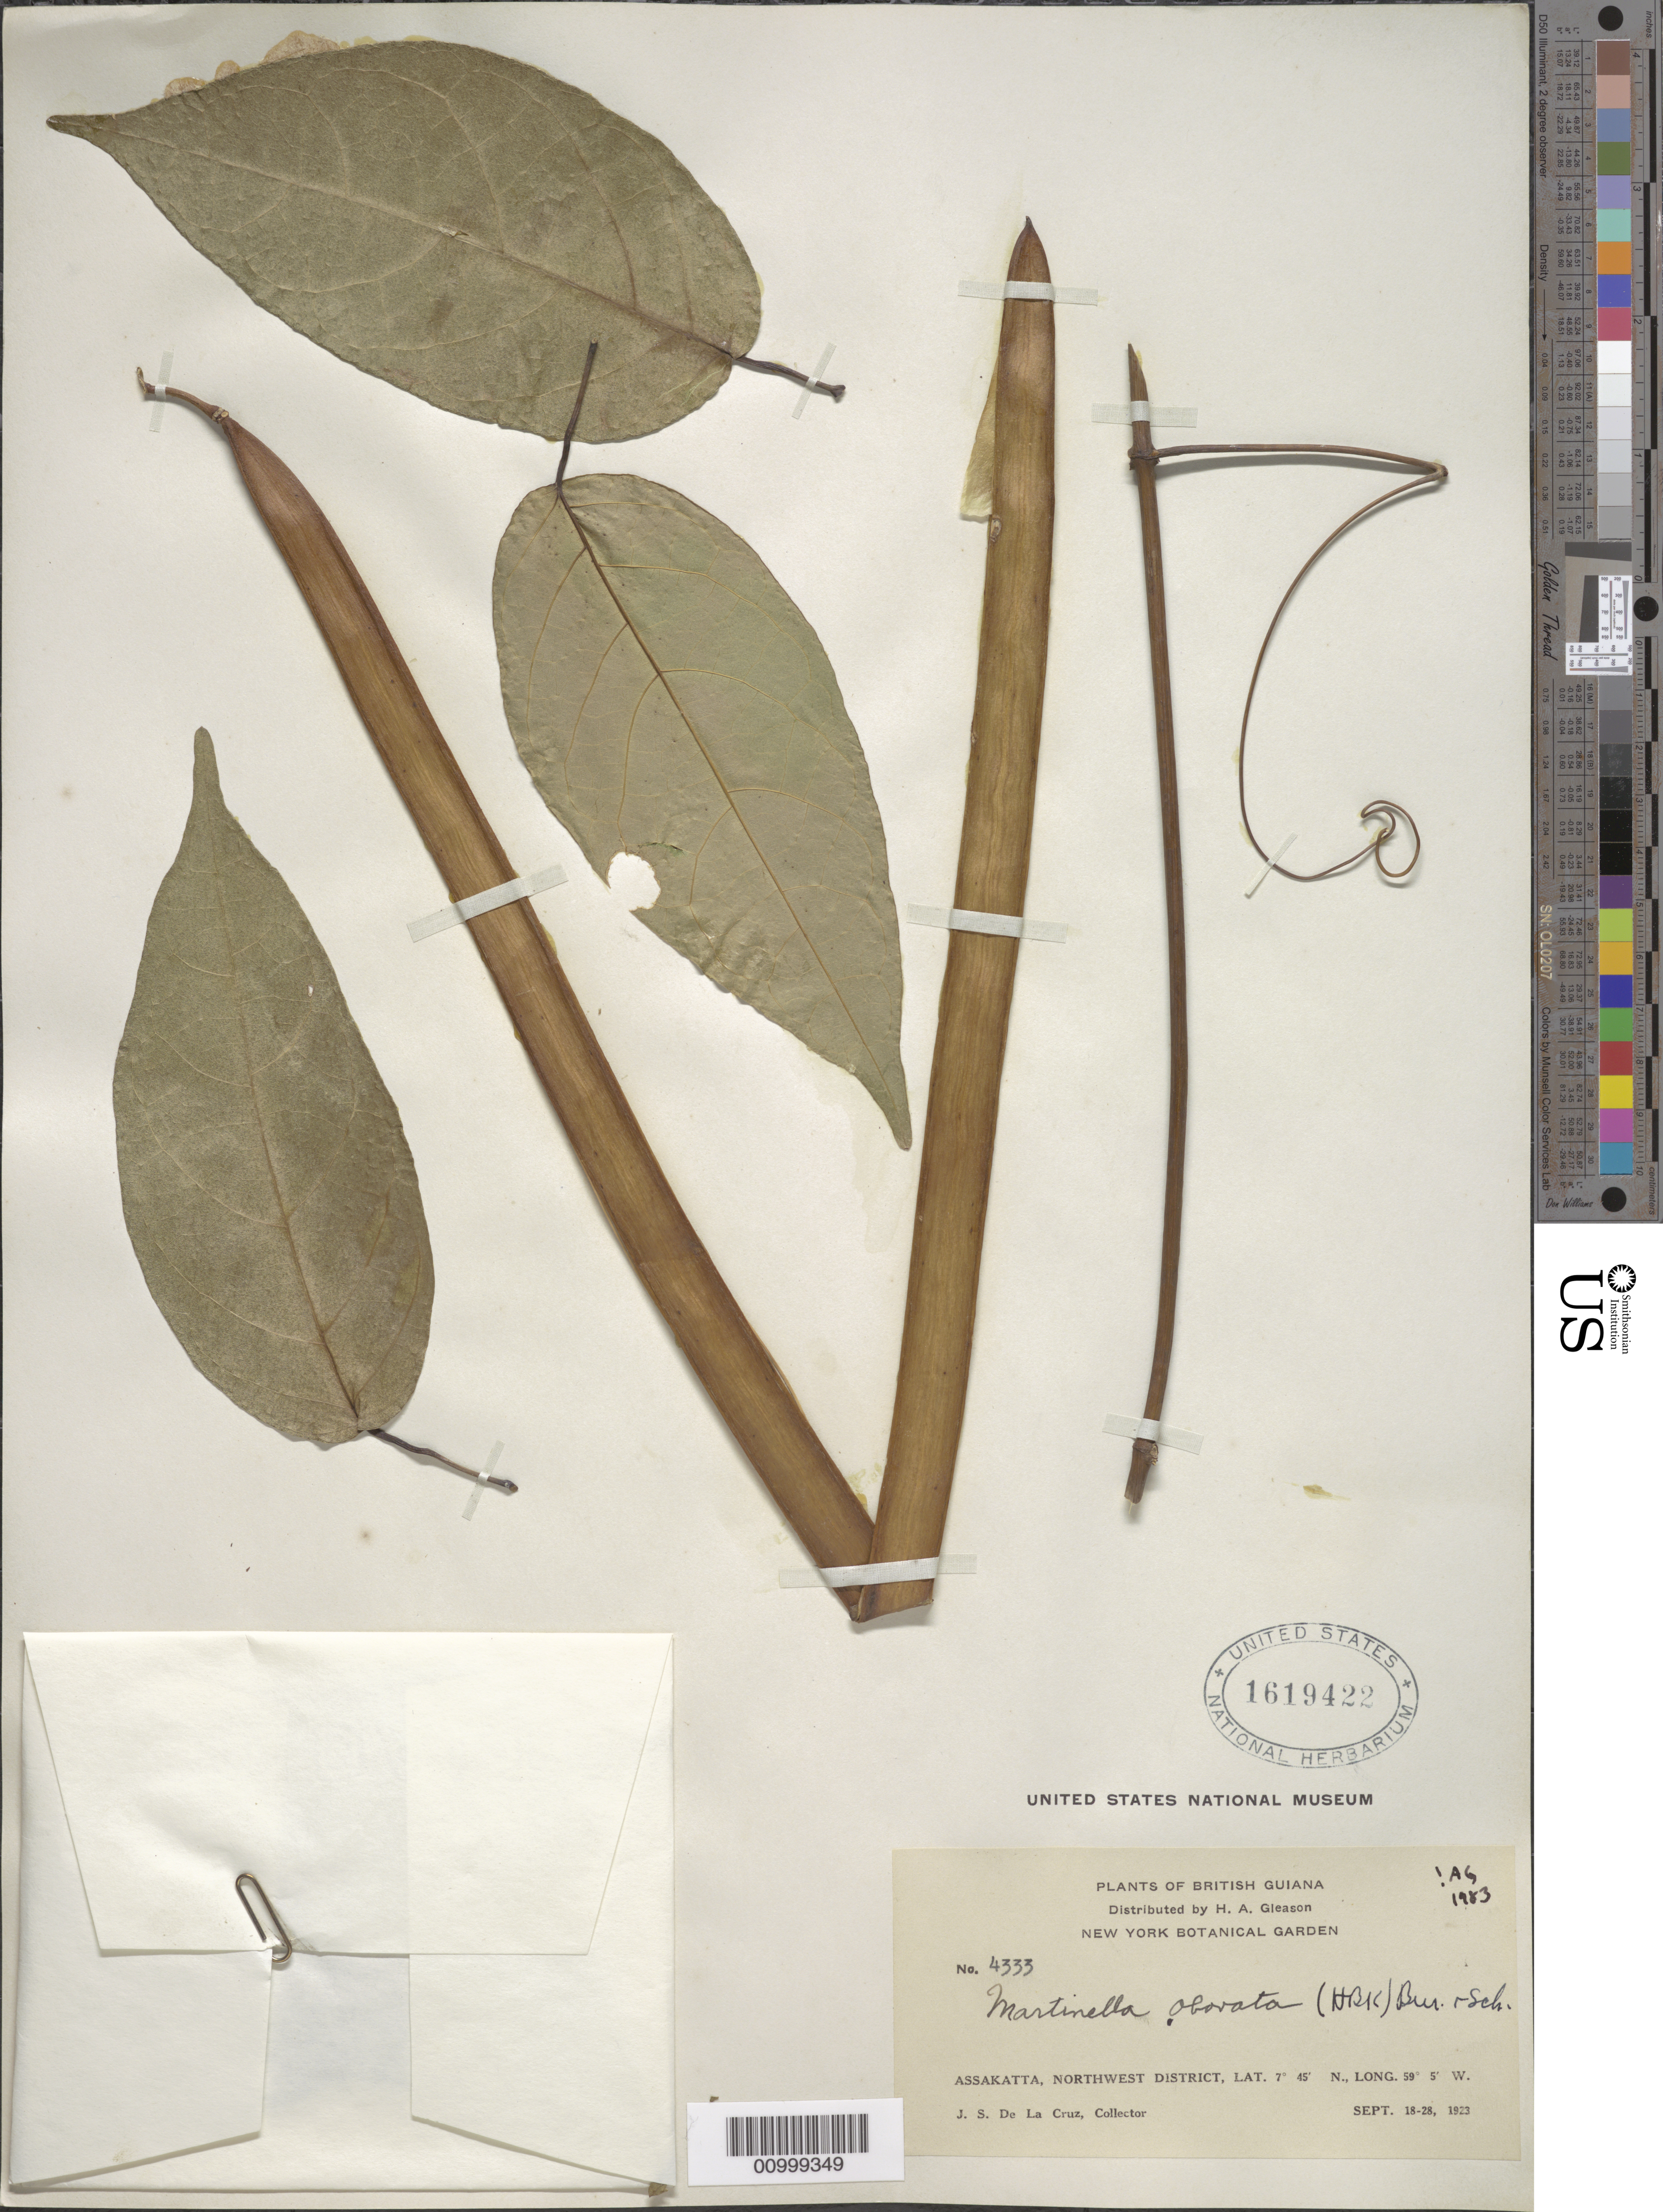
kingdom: Plantae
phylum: Tracheophyta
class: Magnoliopsida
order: Lamiales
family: Bignoniaceae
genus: Martinella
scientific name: Martinella obovata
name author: (Kunth) Bureau & K. Schum.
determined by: Gentry, A. H.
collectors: J. S. de la Cruz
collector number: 4333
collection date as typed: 18-Sep-23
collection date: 1923-09-18/1923-09-26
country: Guyana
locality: Assakatta, Northwest District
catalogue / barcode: US 1619422